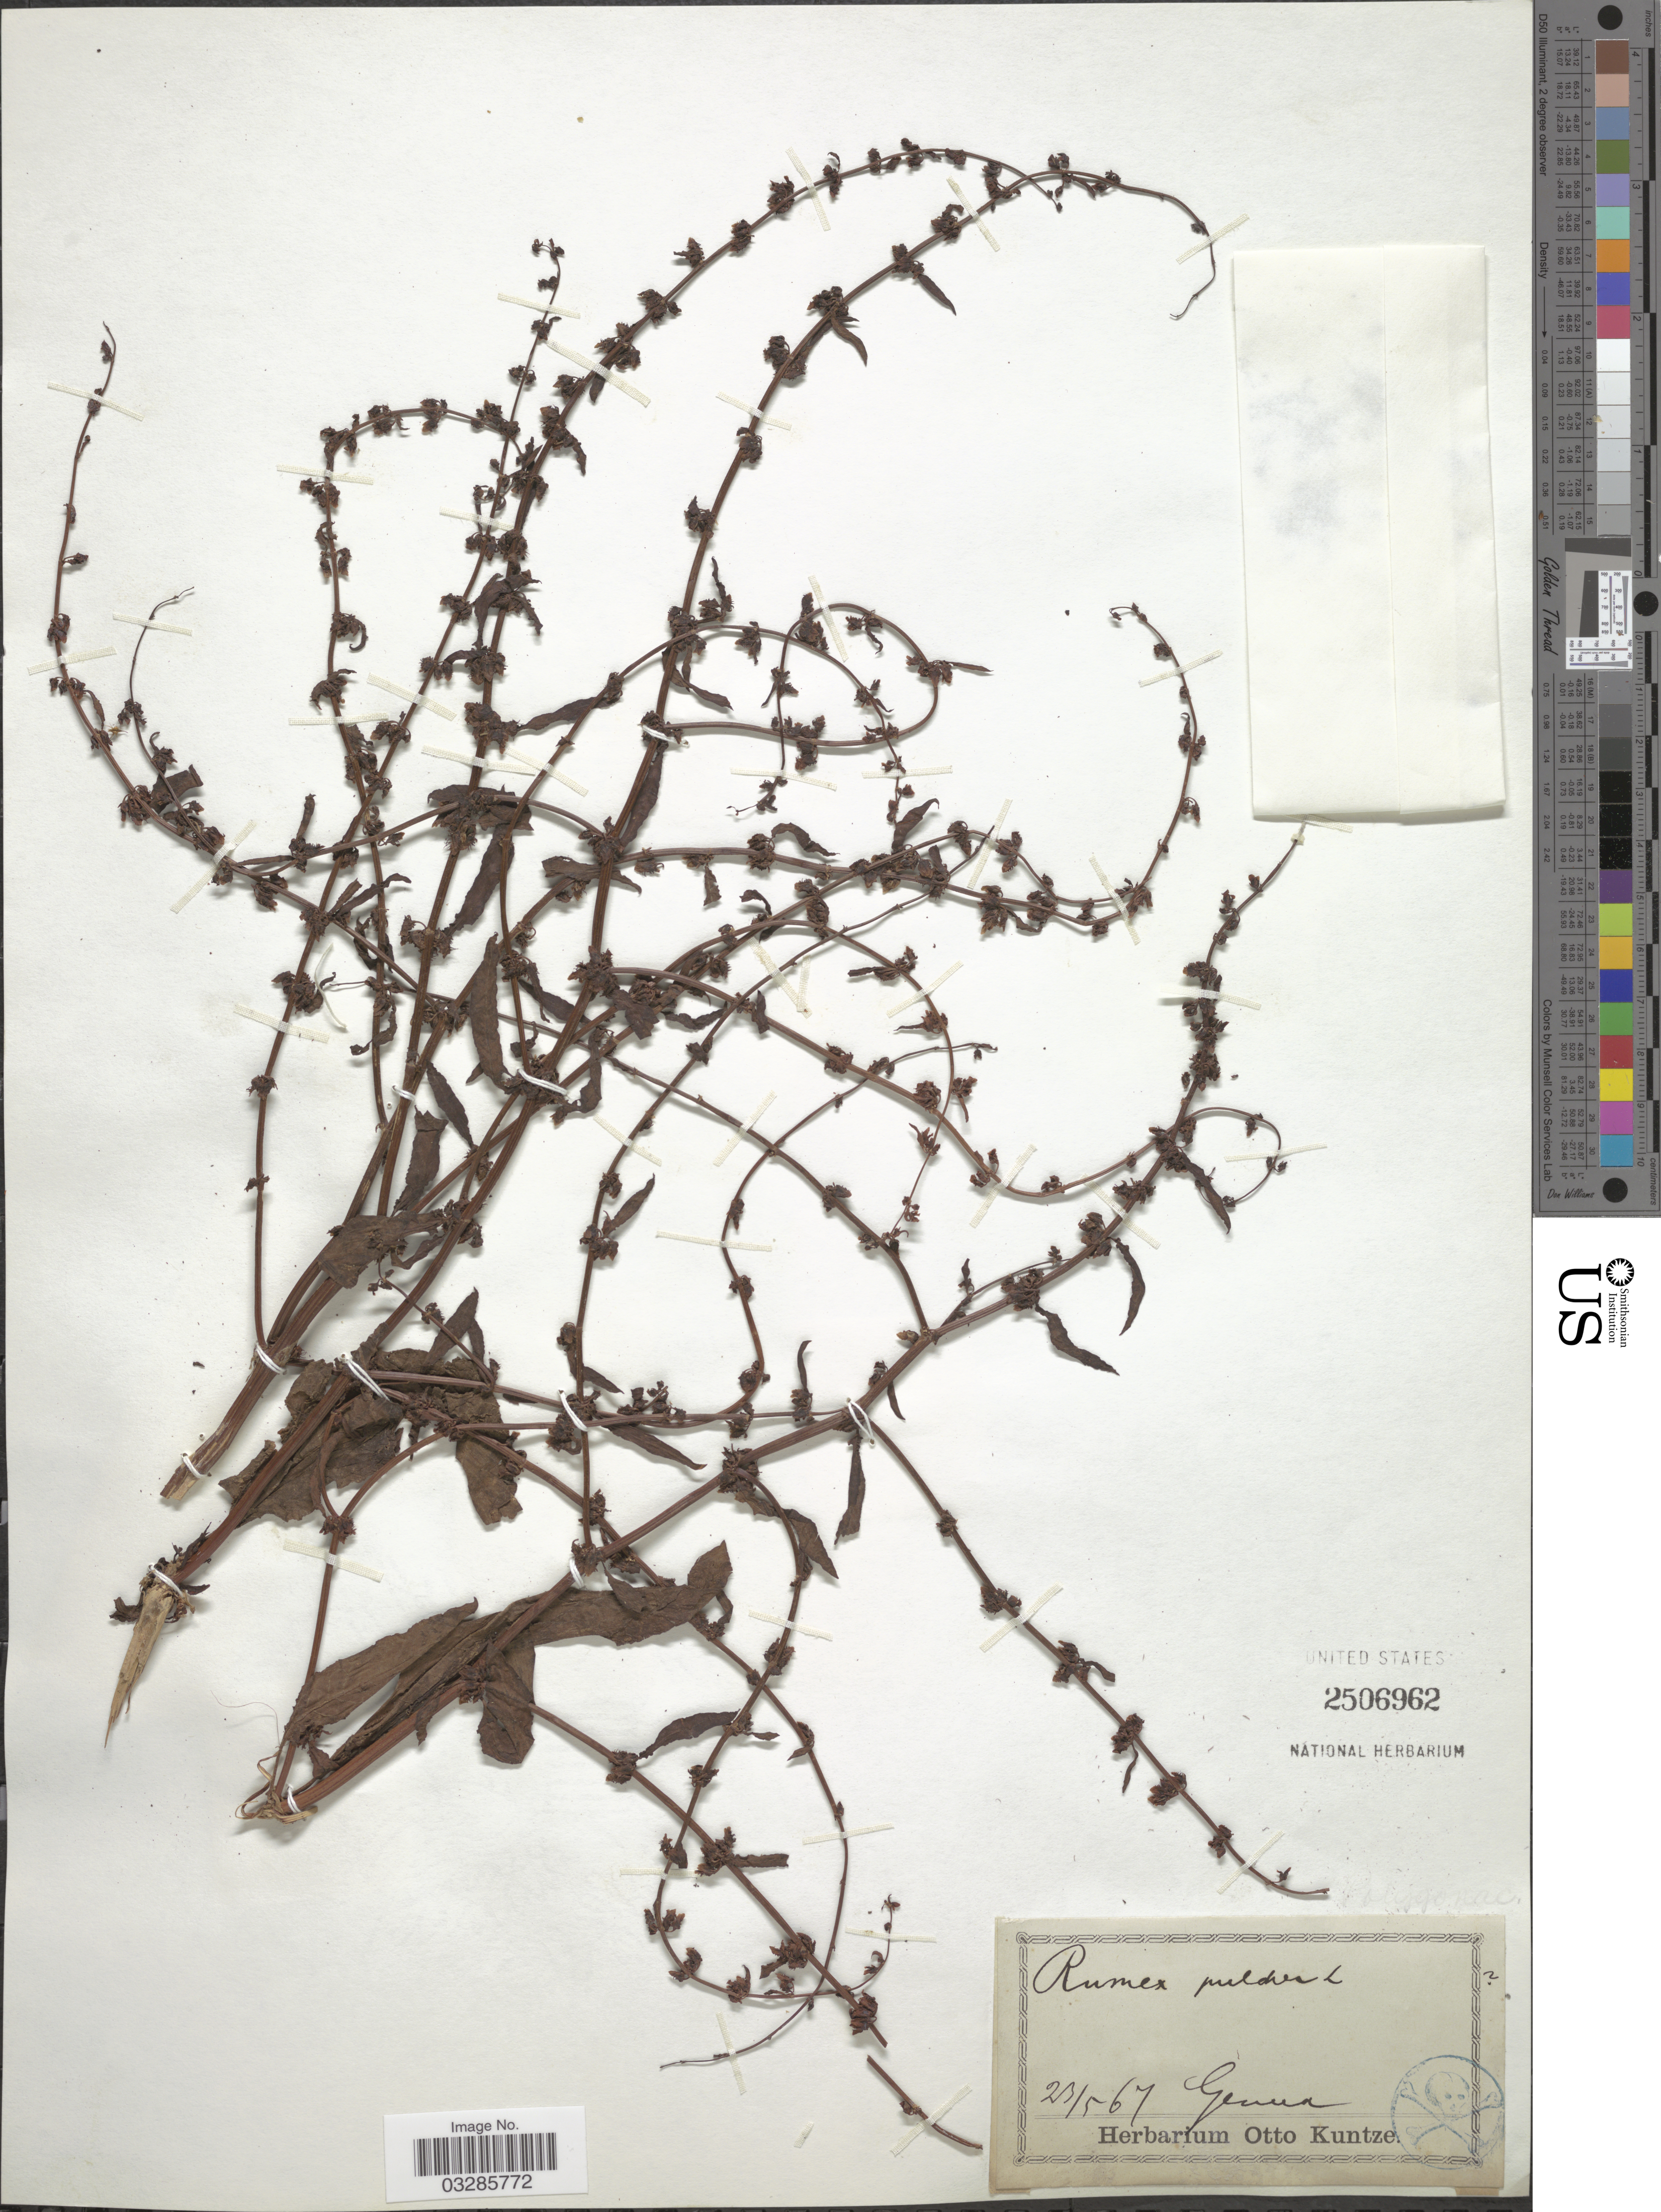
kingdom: Plantae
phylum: Tracheophyta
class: Magnoliopsida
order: Caryophyllales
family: Polygonaceae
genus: Rumex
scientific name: Rumex pulcher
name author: L.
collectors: ex herb. Otto Kuntze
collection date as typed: Transcribed d/m/y: 23/5/67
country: Italy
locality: Genua.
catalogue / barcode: US 2506962